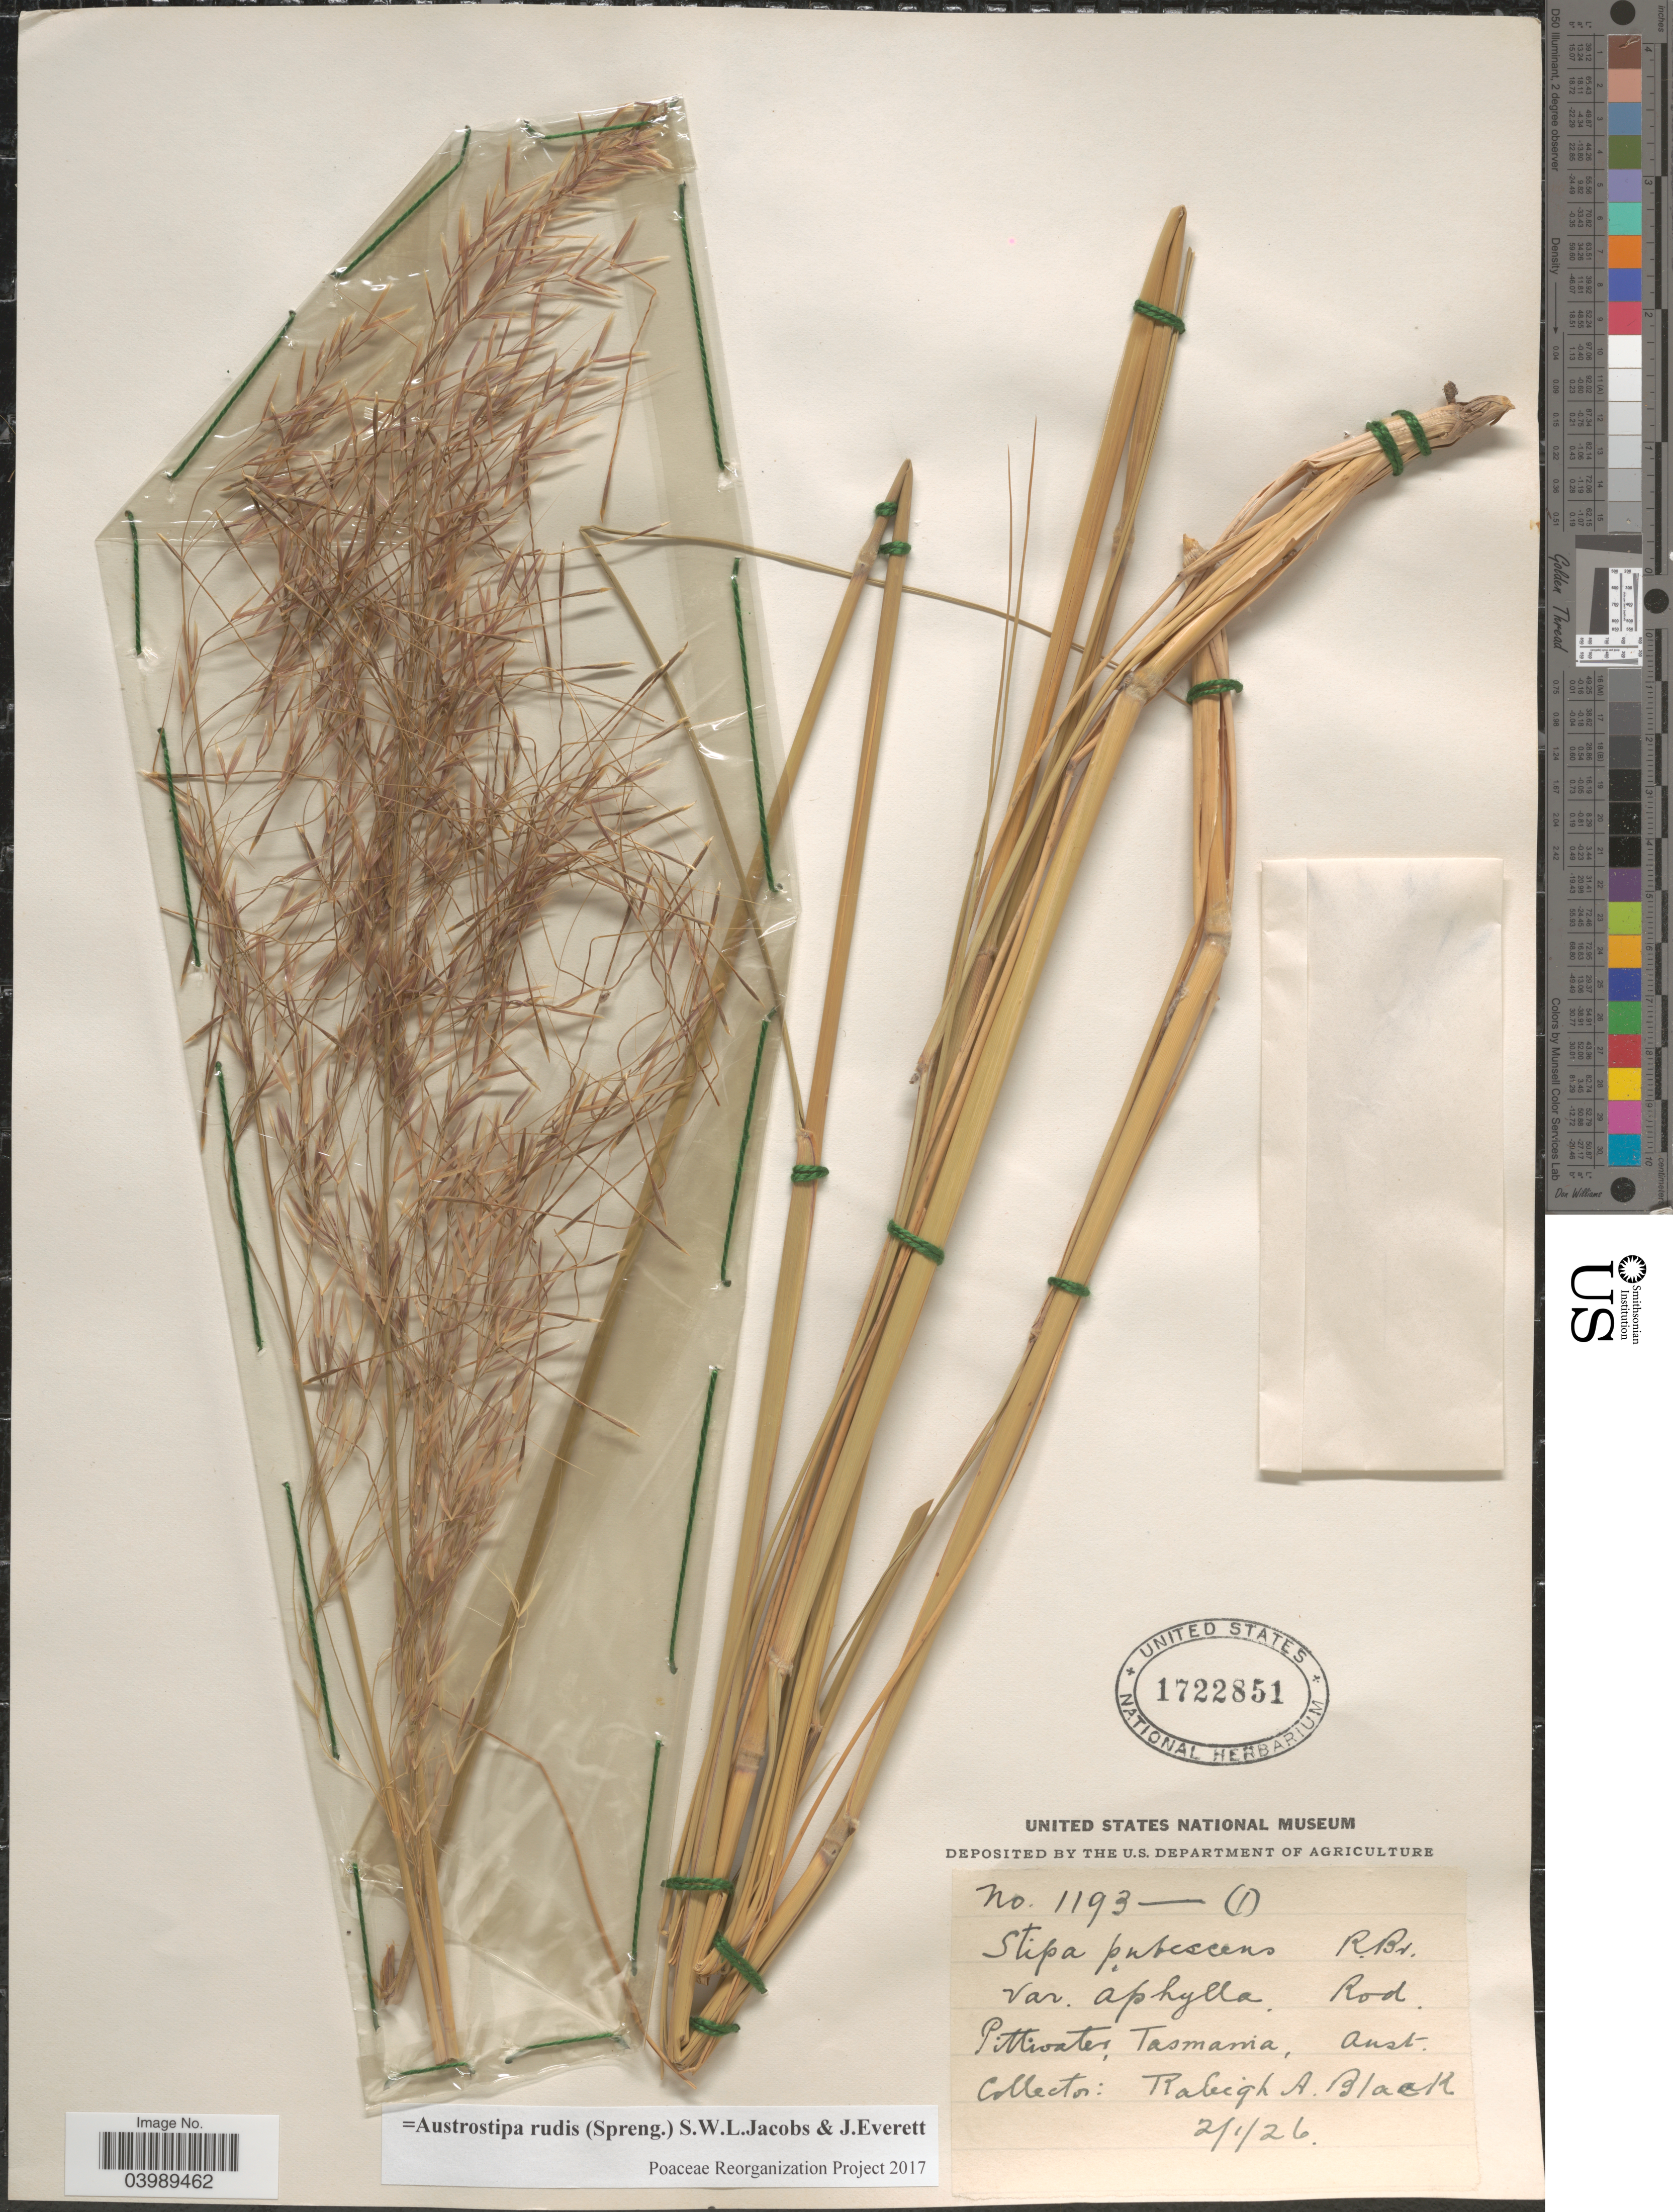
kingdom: Plantae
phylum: Tracheophyta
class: Liliopsida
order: Poales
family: Poaceae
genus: Austrostipa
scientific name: Austrostipa rudis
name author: (Spreng.) S.W.L. Jacobs & J. Everett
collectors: R. A. Black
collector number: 1193/1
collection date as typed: Transcribed d/m/y: 2/1/26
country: Australia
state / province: Tasmania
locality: Pittwater.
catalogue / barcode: US 1722851